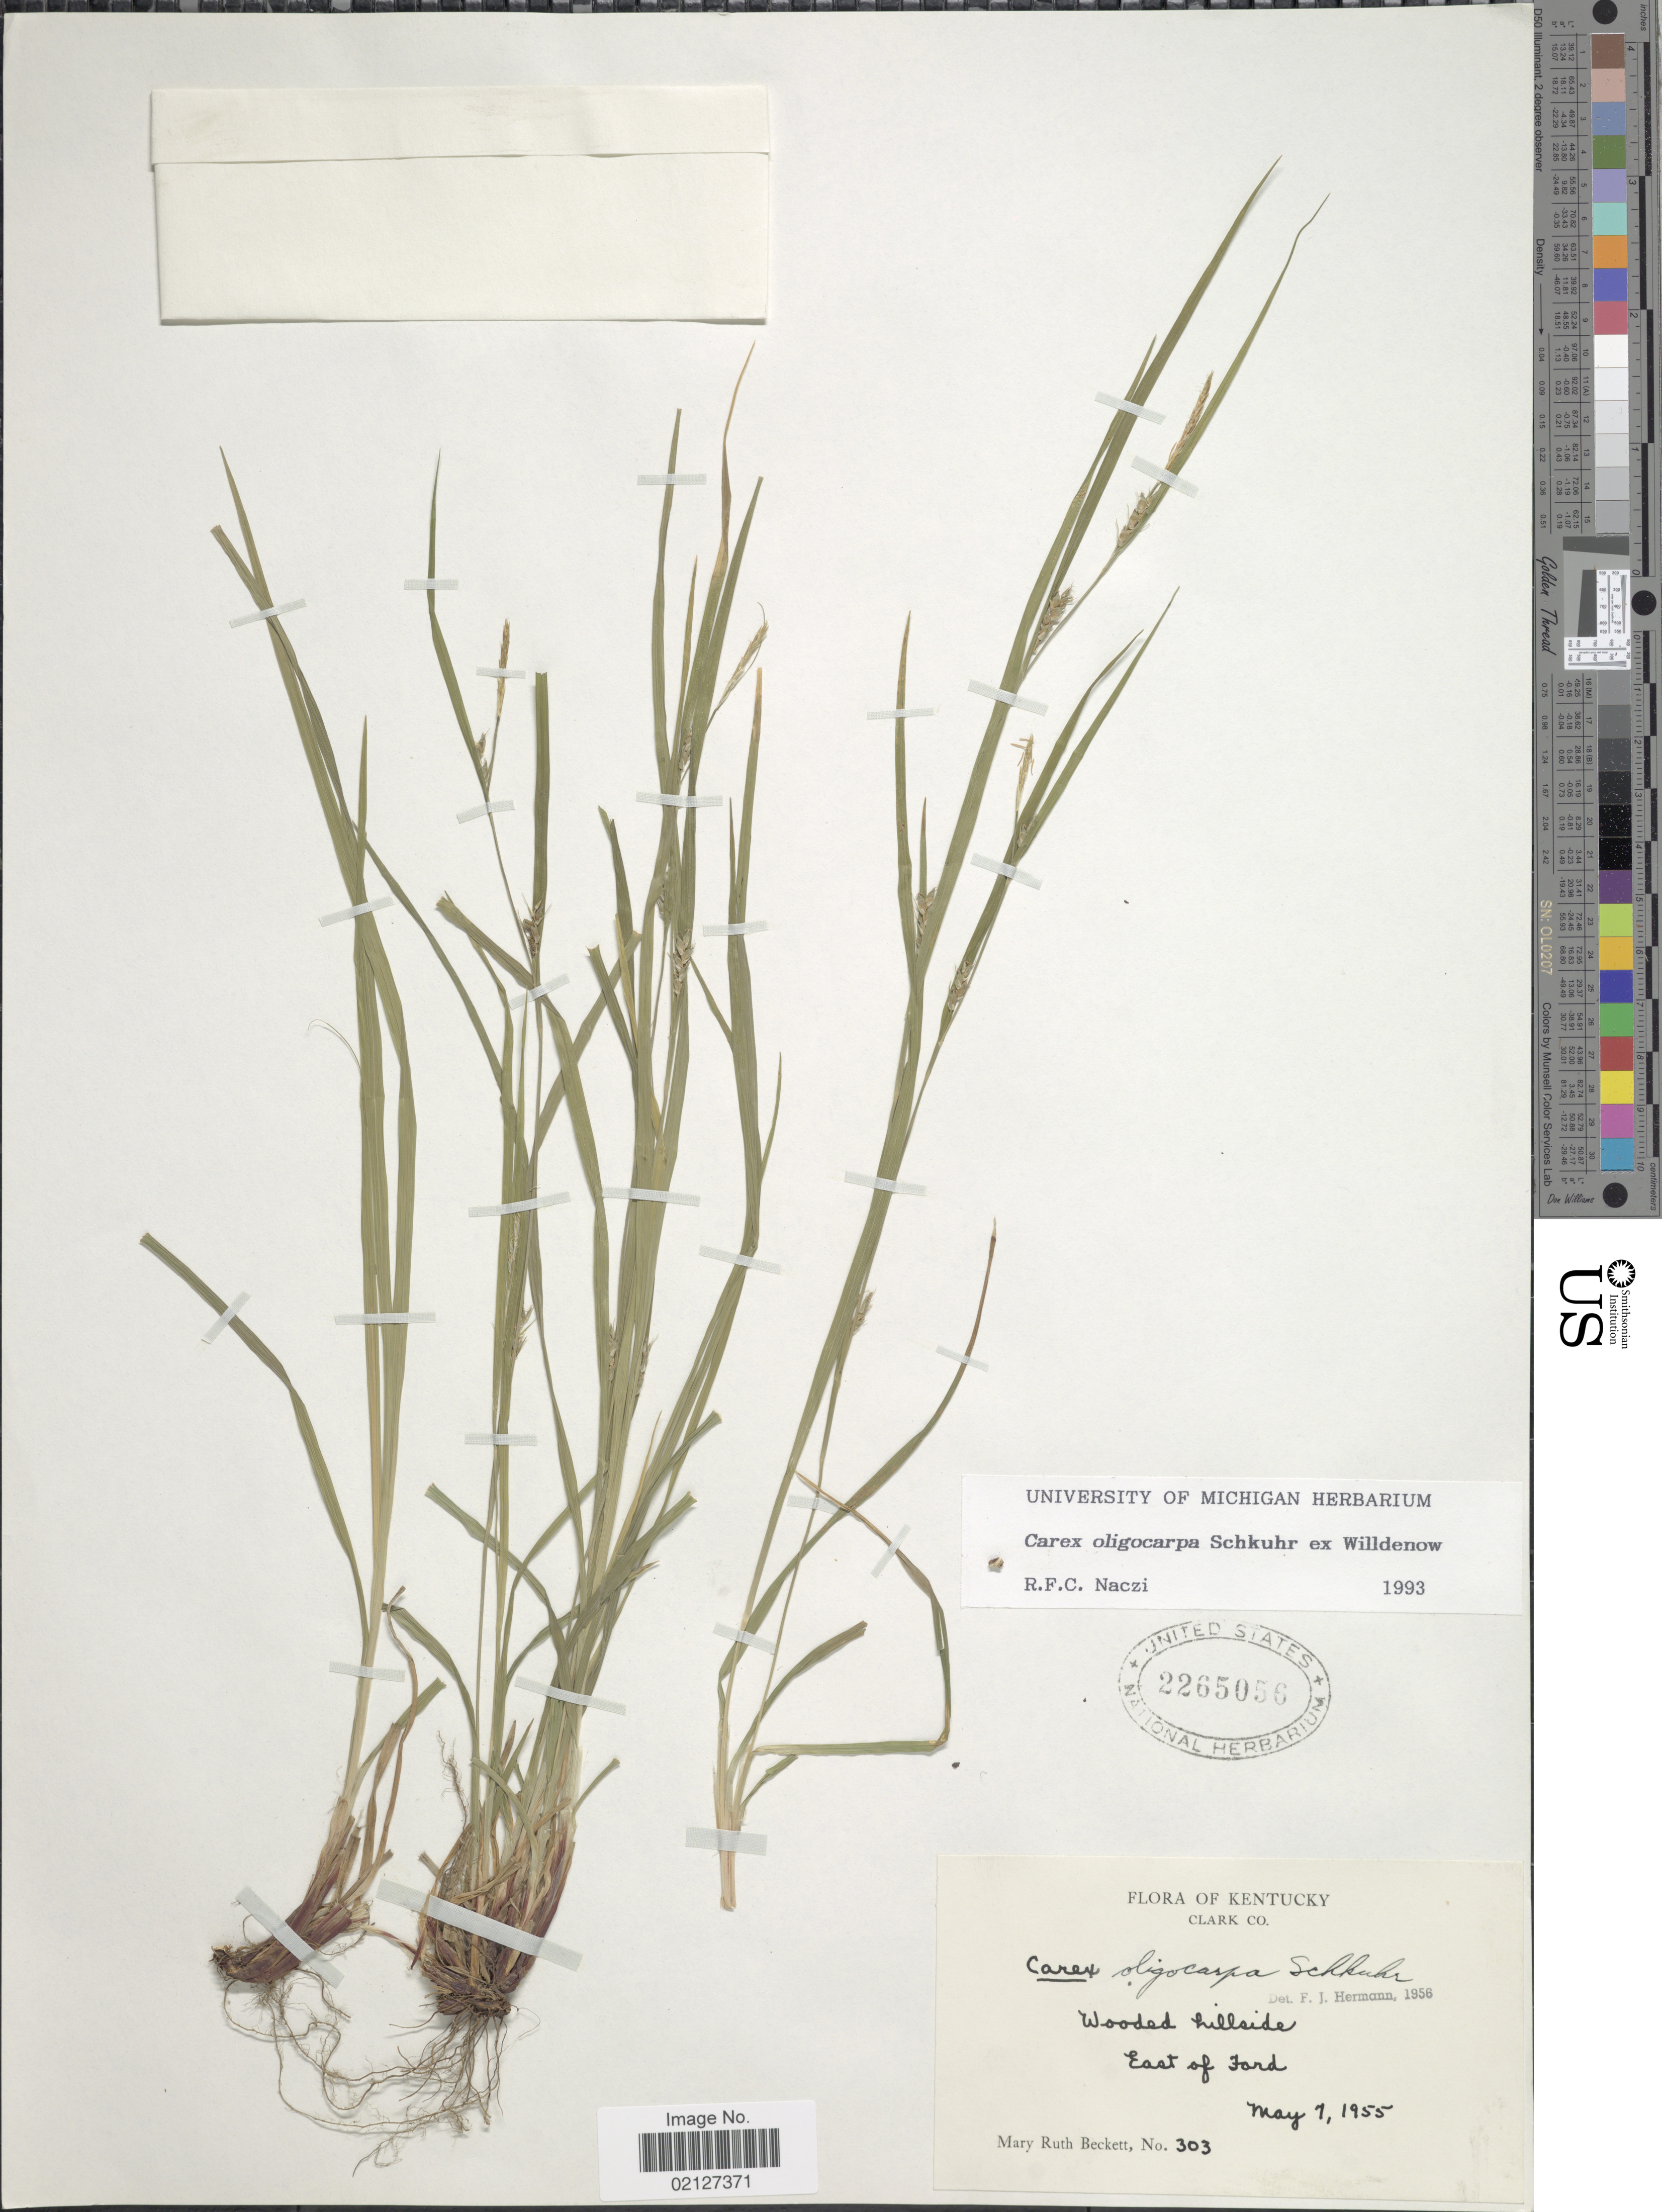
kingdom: Plantae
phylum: Tracheophyta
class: Liliopsida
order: Poales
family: Cyperaceae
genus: Carex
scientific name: Carex oligocarpa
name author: Willd.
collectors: M. Beckett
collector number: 303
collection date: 1955-05-07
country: United States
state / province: Kentucky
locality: Clark Co., wooded hillside, east of Ford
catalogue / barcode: US 2265056